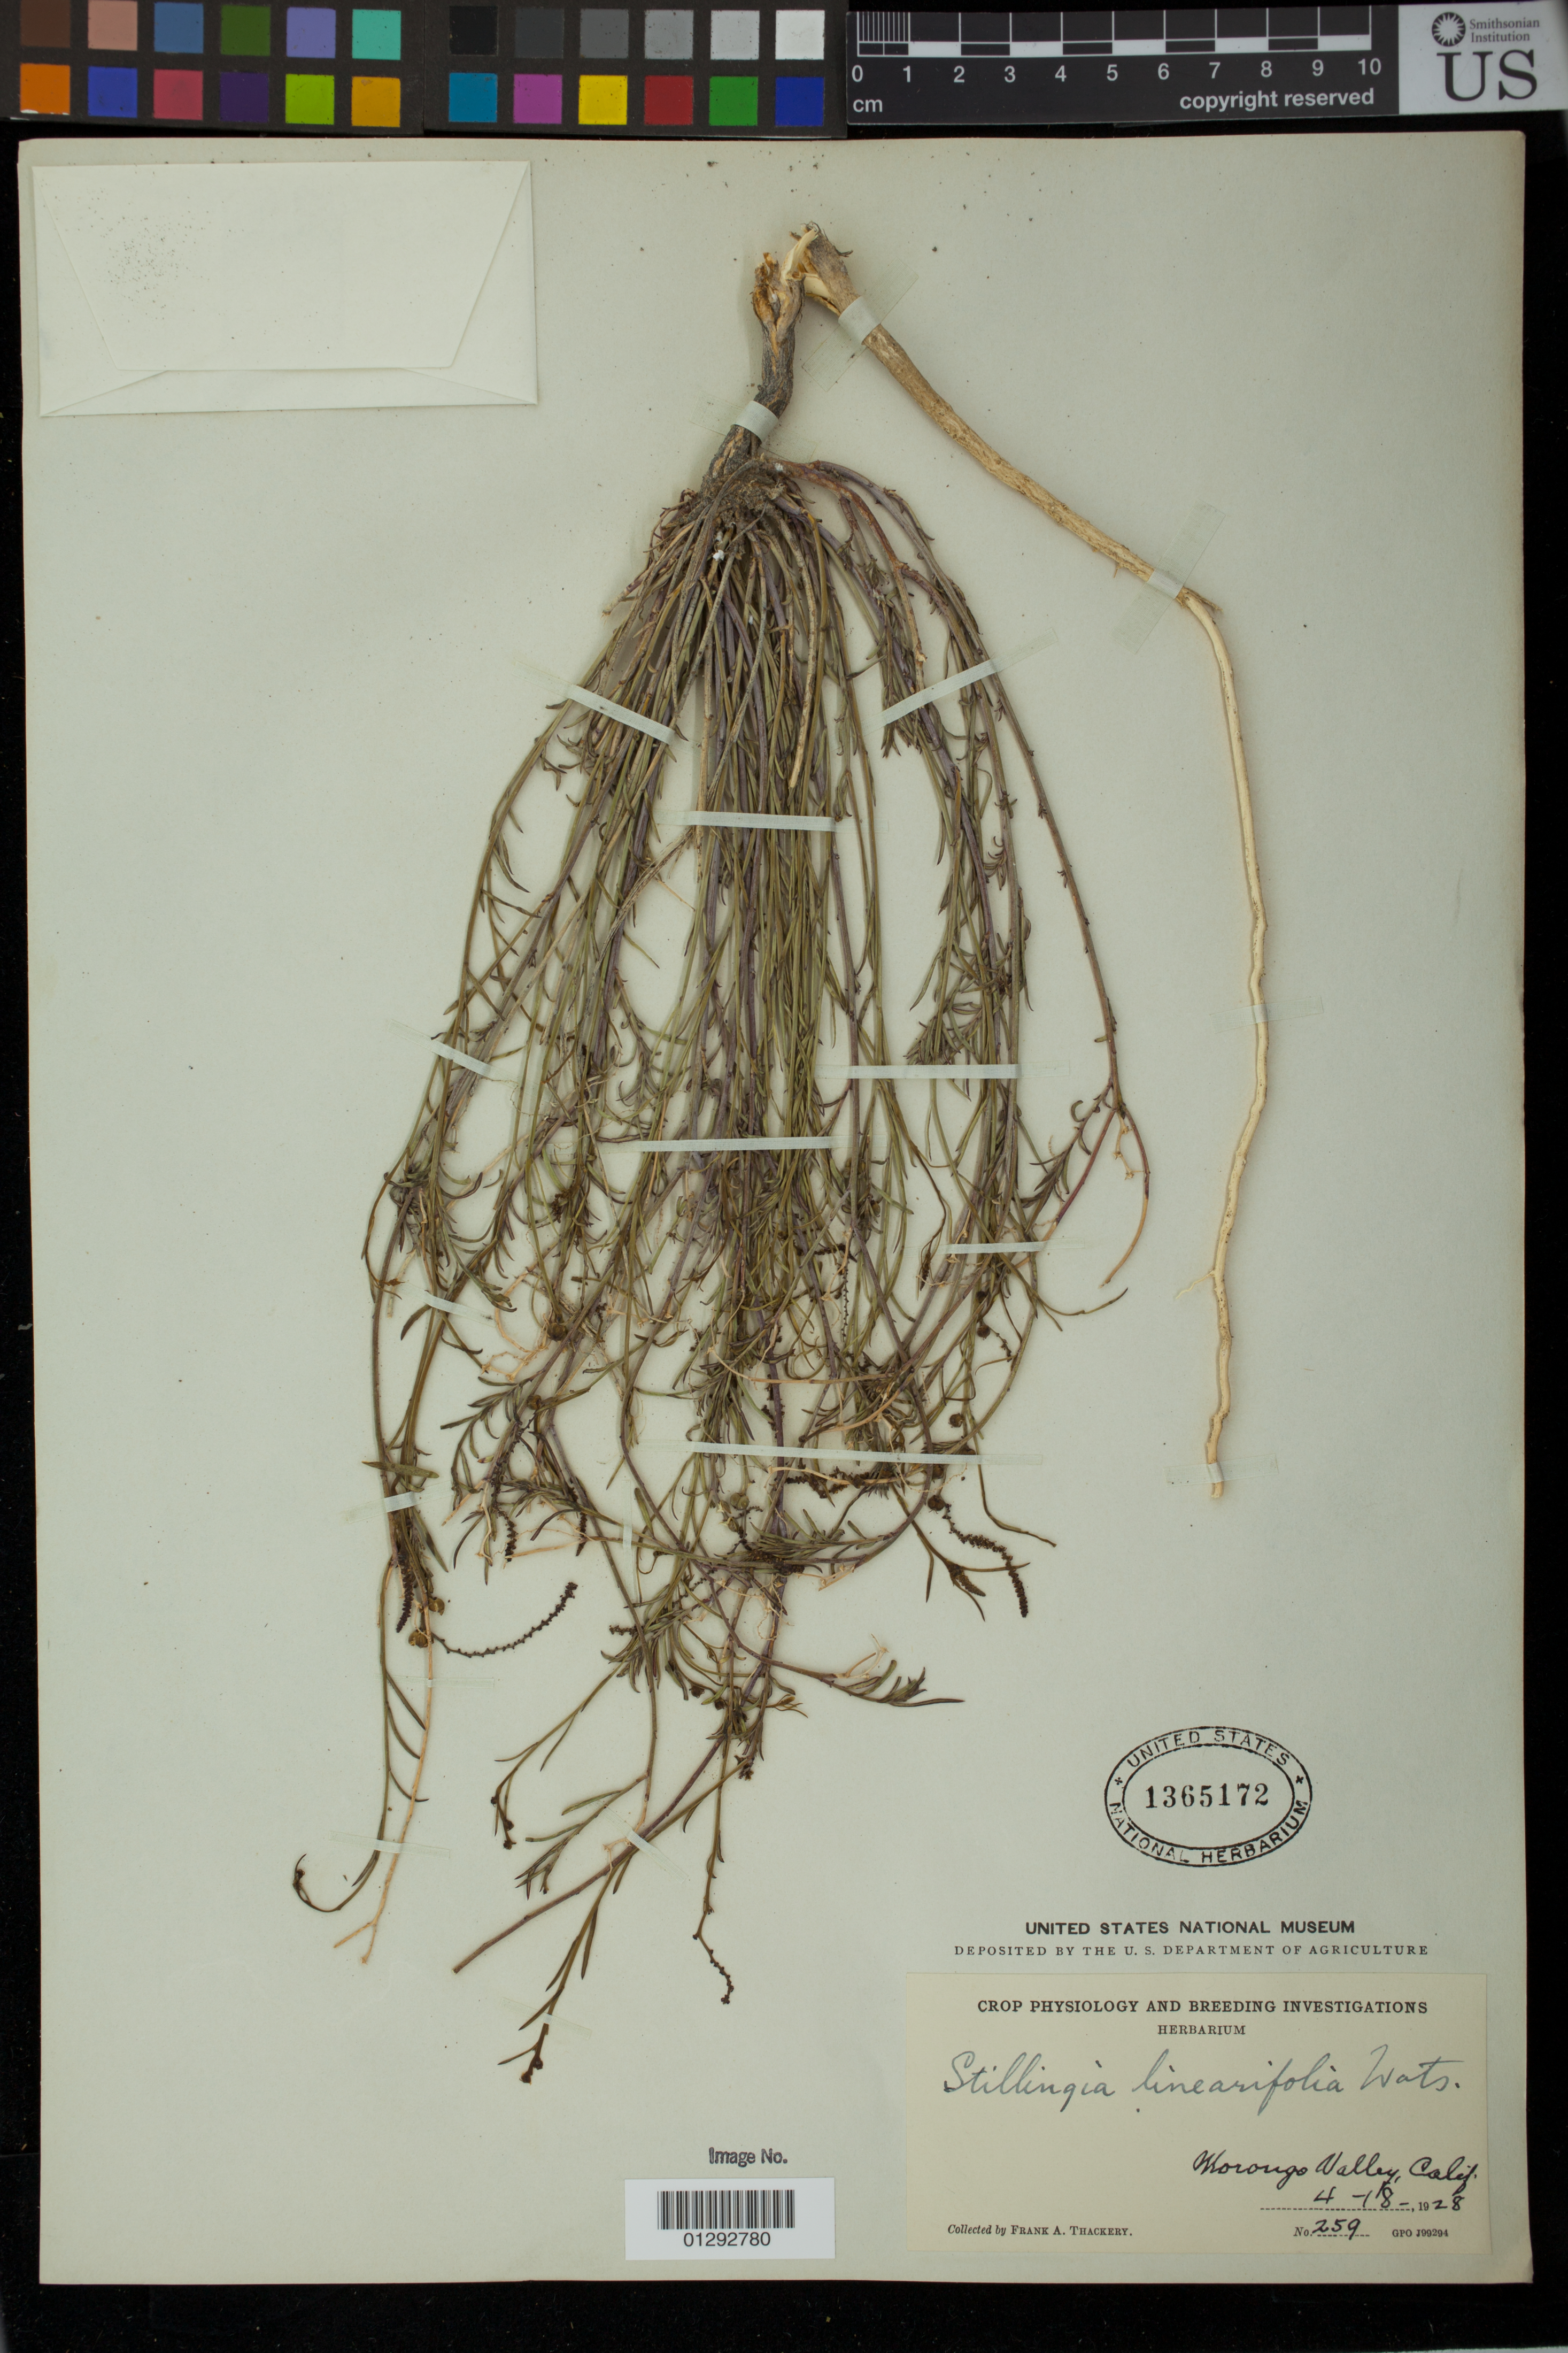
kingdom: Plantae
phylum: Tracheophyta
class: Magnoliopsida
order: Malpighiales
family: Euphorbiaceae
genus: Stillingia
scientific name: Stillingia linearifolia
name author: S. Watson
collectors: F. Thackery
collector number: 259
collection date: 1928-04-18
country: United States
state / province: California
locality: Morongo Valley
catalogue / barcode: US 1365172